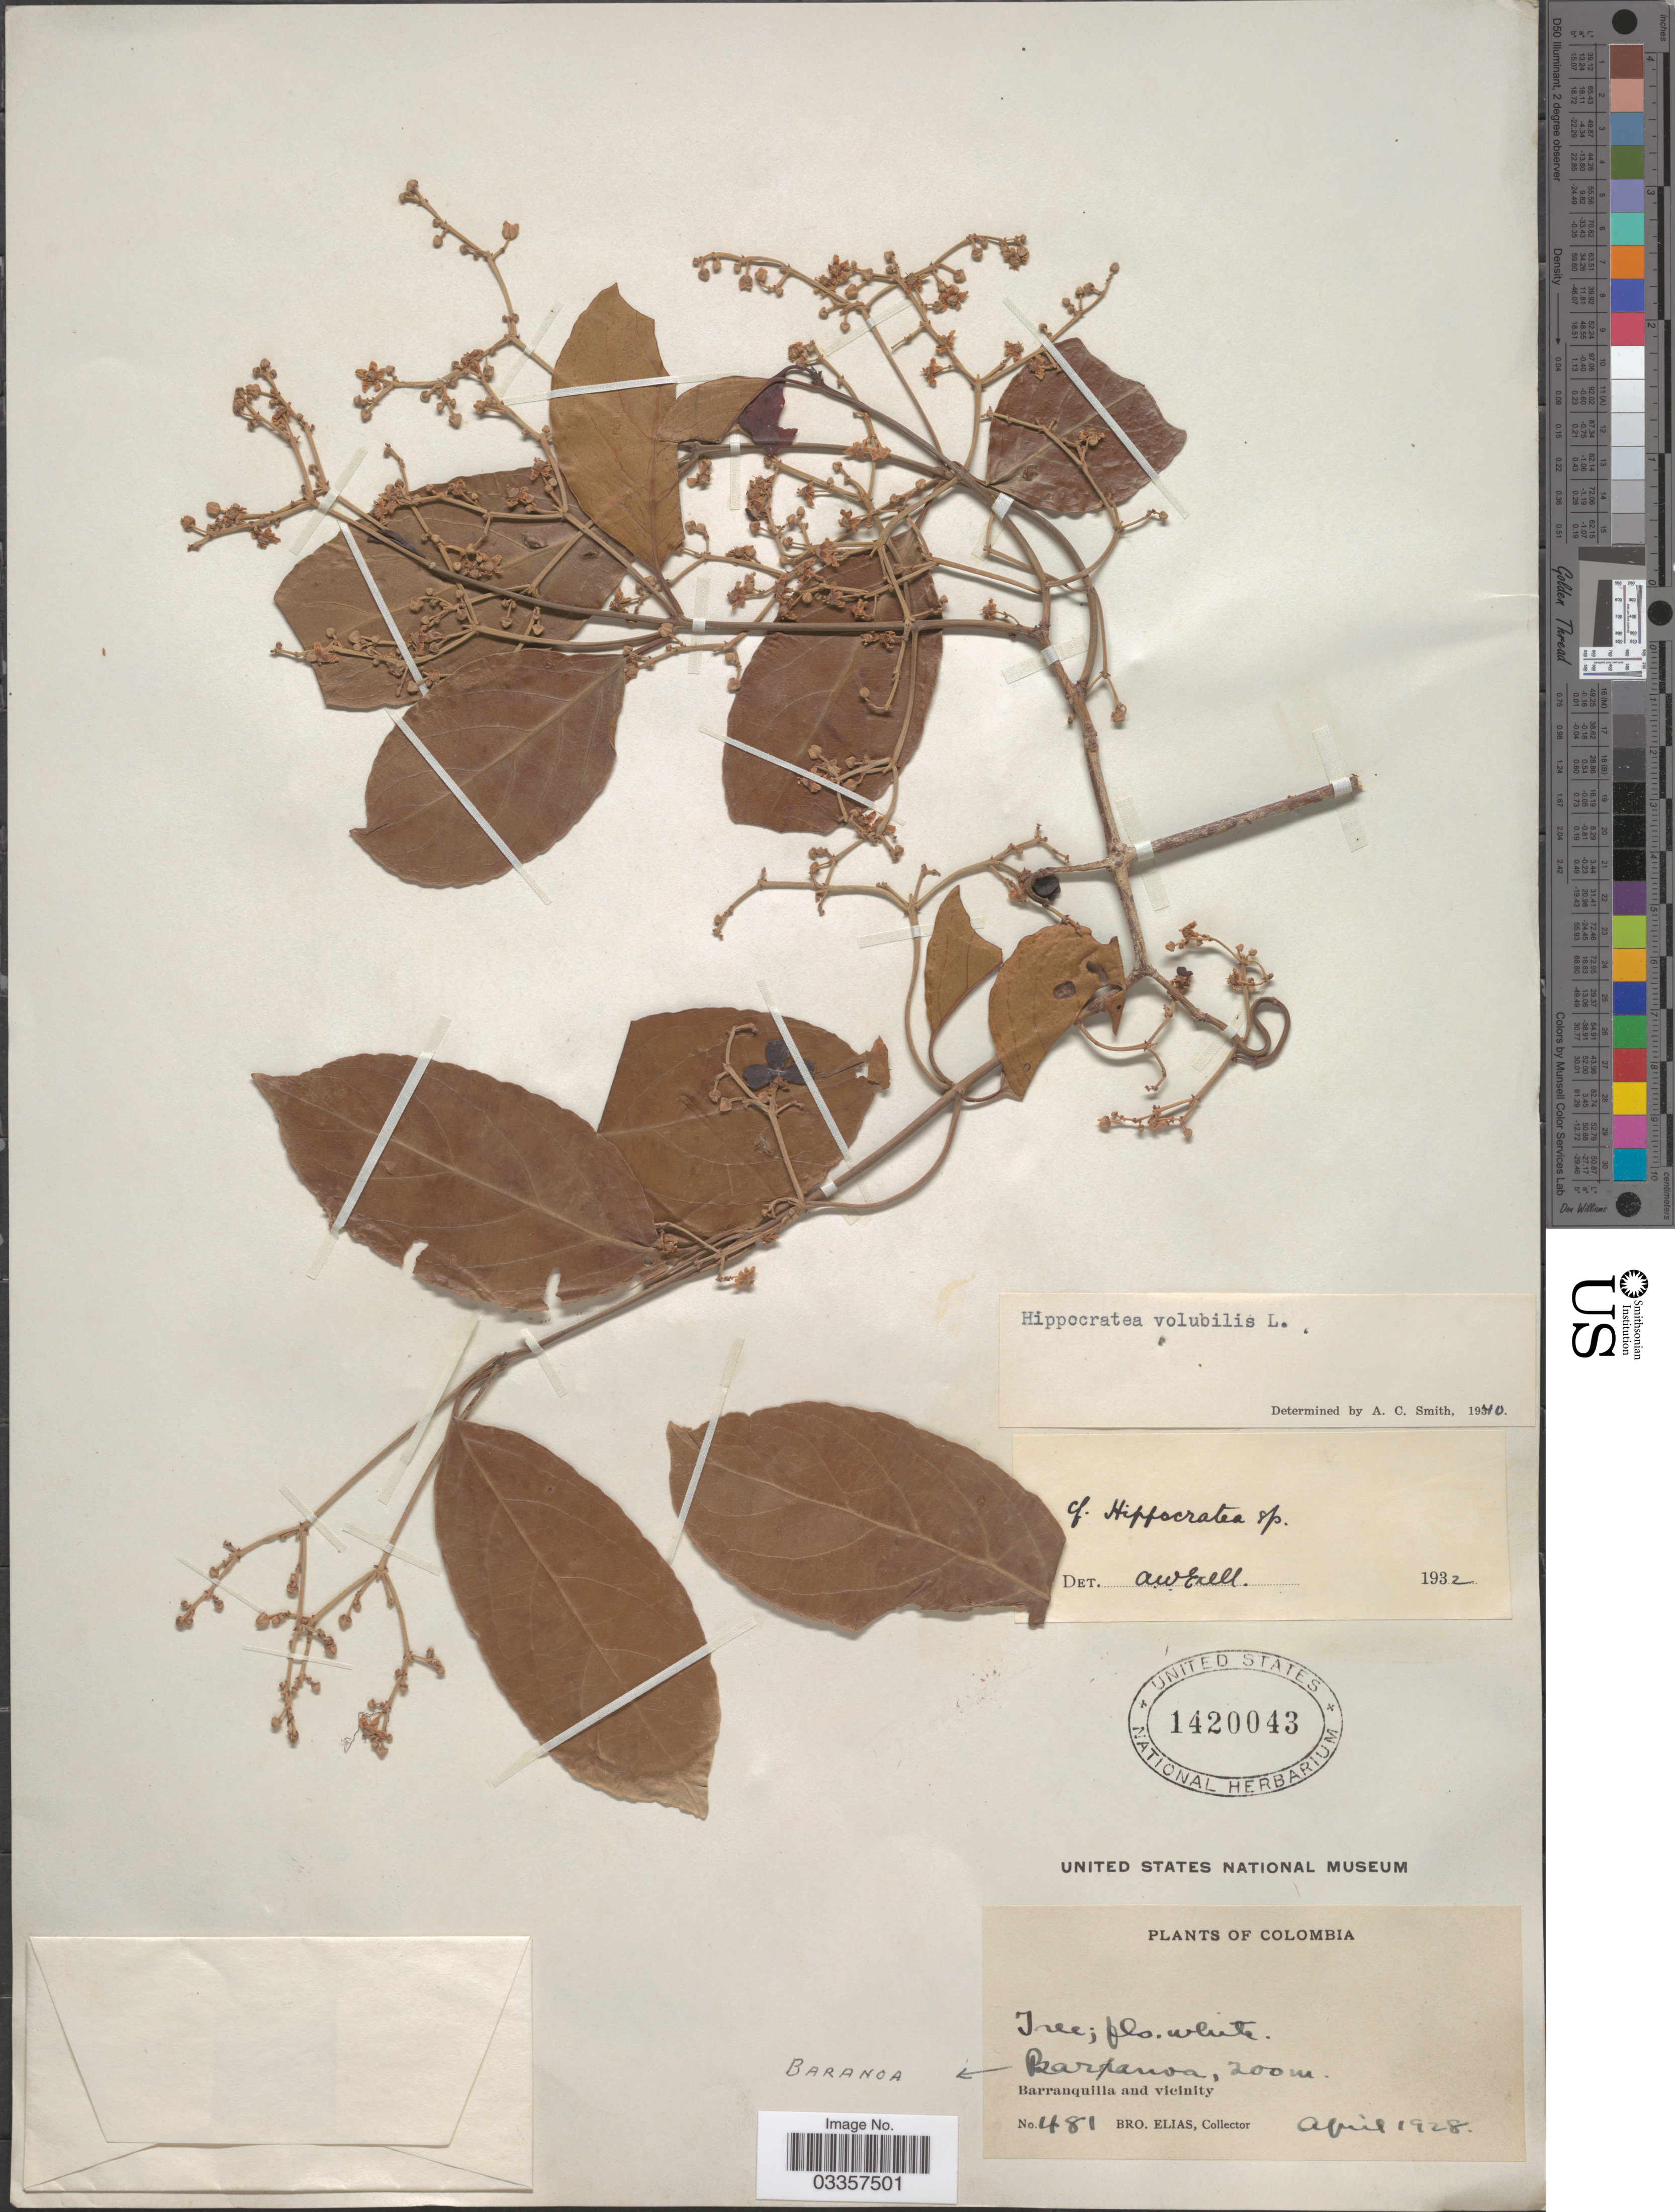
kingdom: Plantae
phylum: Tracheophyta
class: Magnoliopsida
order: Celastrales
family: Celastraceae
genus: Hippocratea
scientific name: Hippocratea volubilis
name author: L.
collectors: Bro. Elias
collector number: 481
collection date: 1928-04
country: Colombia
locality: Baranoa. Barranquilla and vicinity.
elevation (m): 200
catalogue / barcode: US 1420043